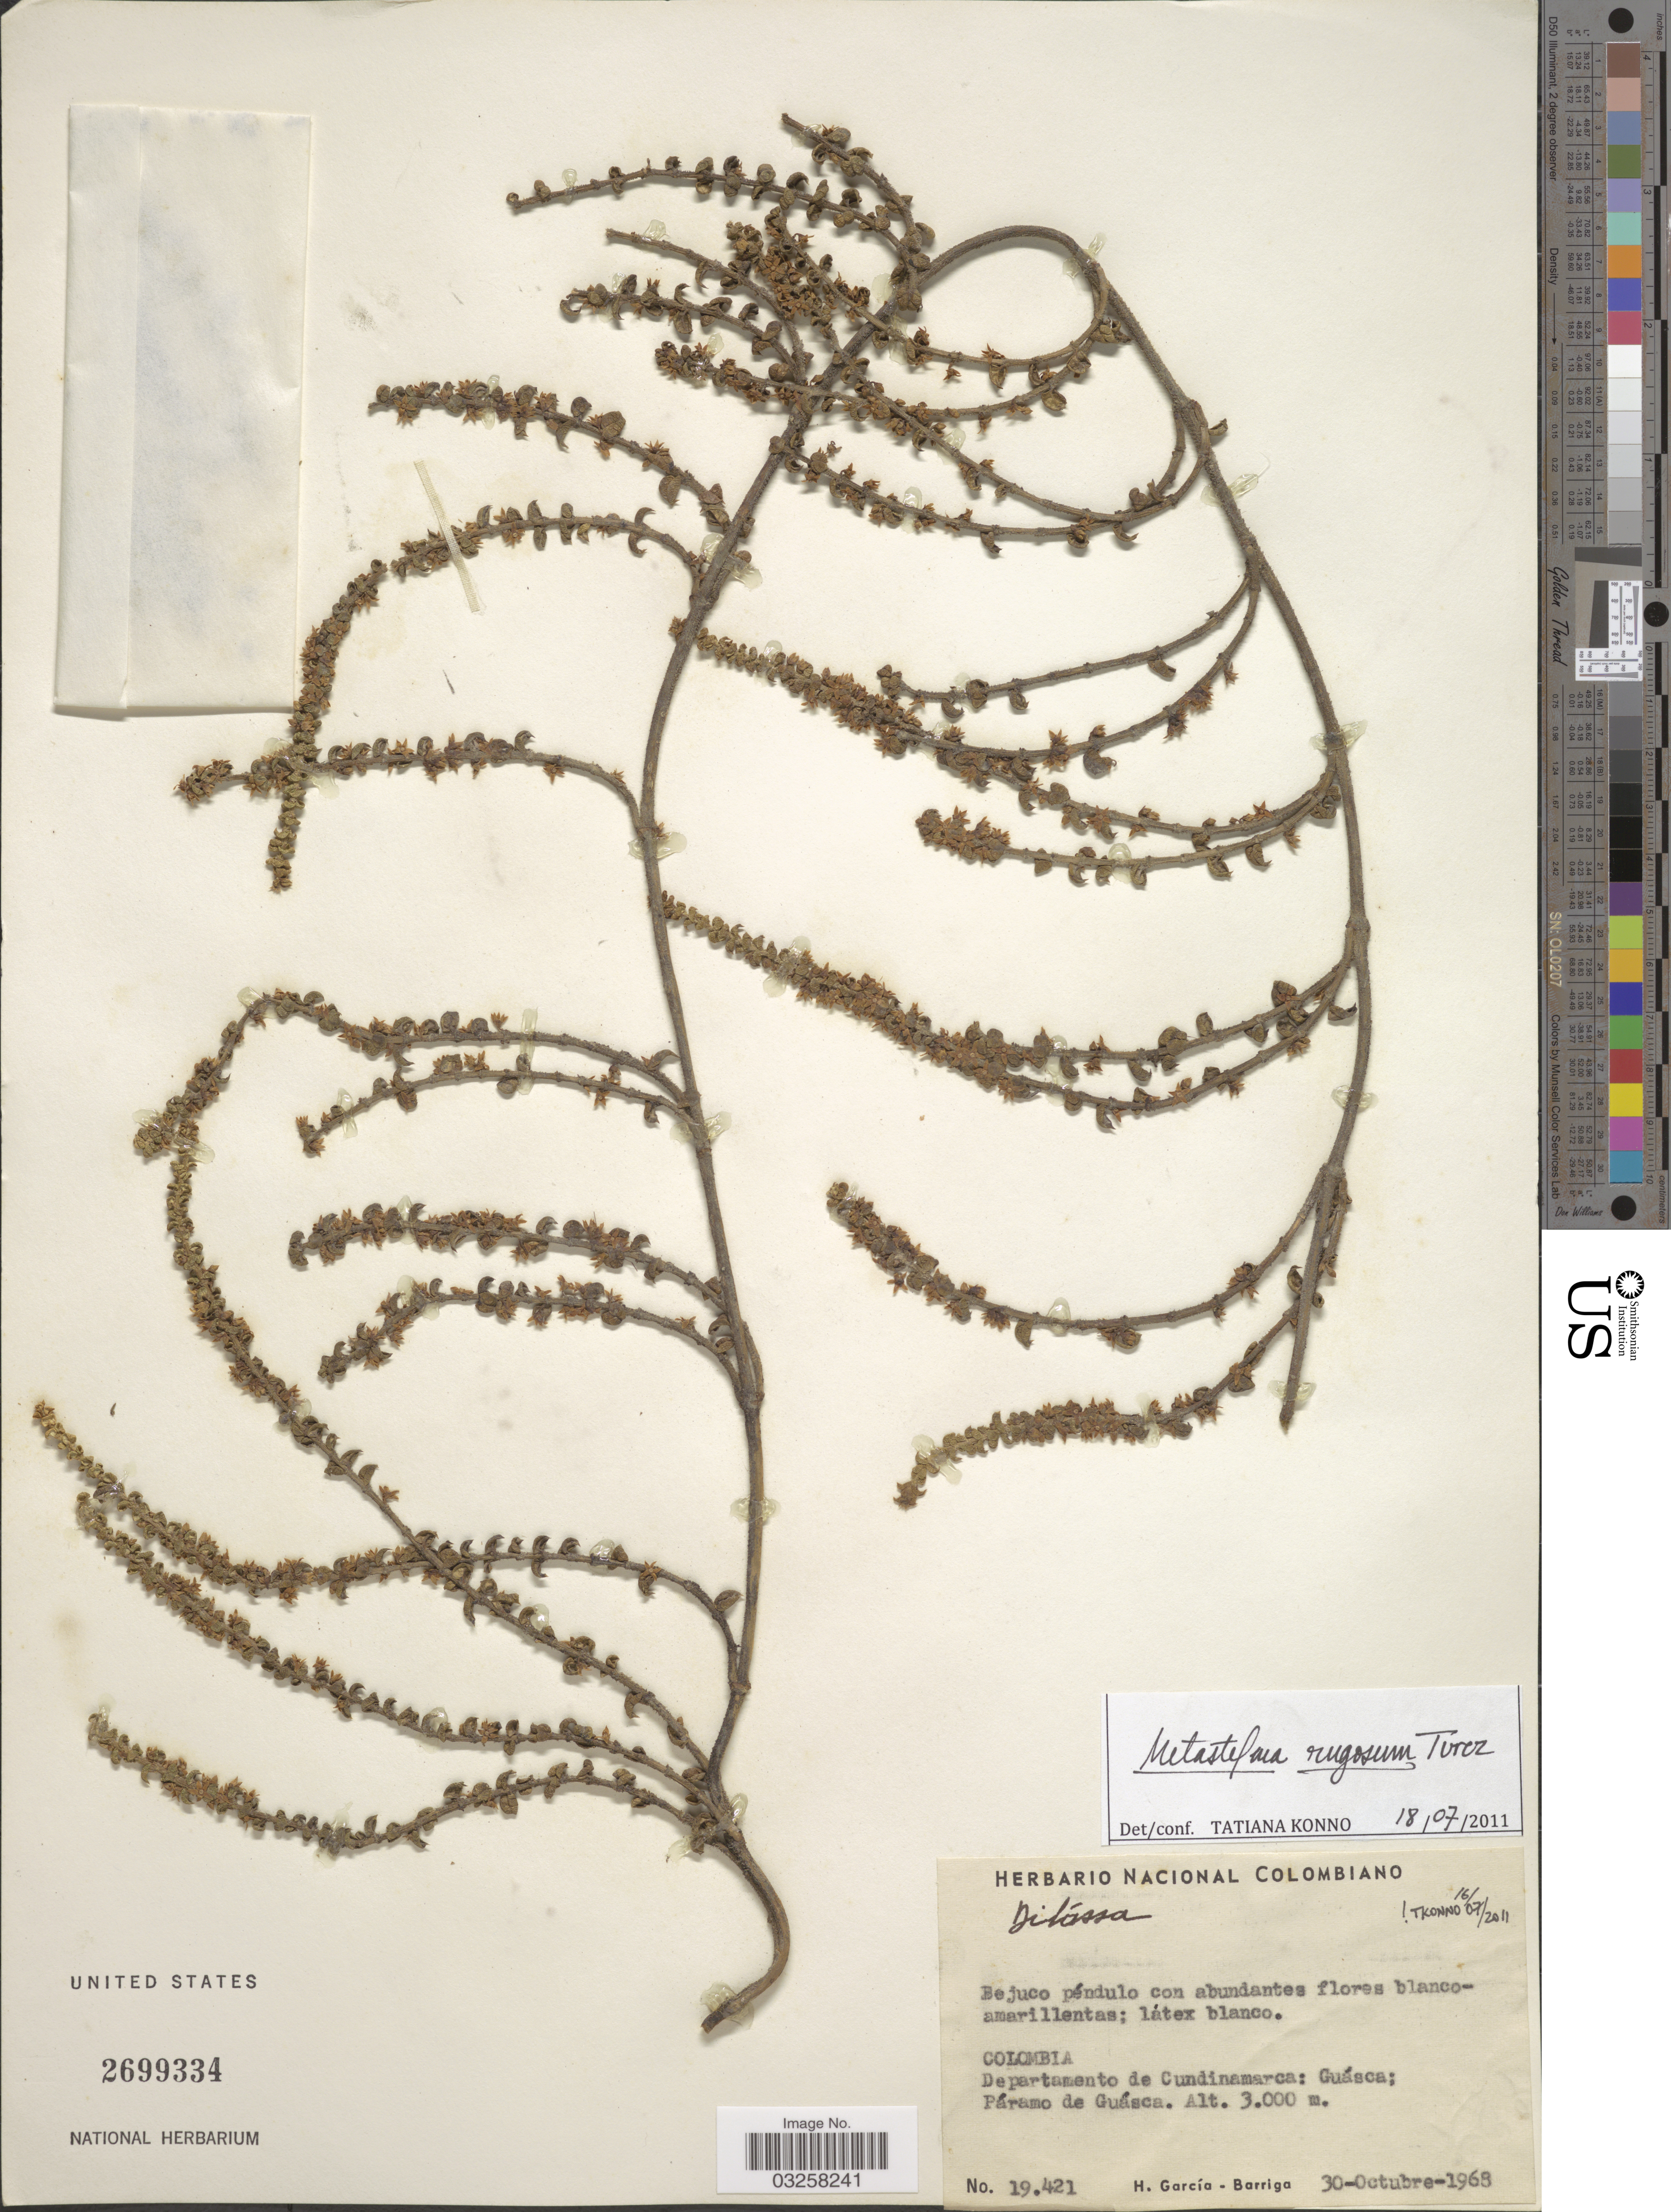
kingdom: Plantae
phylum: Tracheophyta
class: Magnoliopsida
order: Gentianales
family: Apocynaceae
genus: Scyphostelma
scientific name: Scyphostelma rugosum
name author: (Turcz.) Morillo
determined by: Liede-Schumann, Sigrid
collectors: H. García Barriga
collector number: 19421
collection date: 1968-10-30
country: Colombia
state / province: Cundinamarca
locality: Departamento de Cundinamarca: Guásca; Páramo de Guásca.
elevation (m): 3000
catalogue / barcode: US 2699334